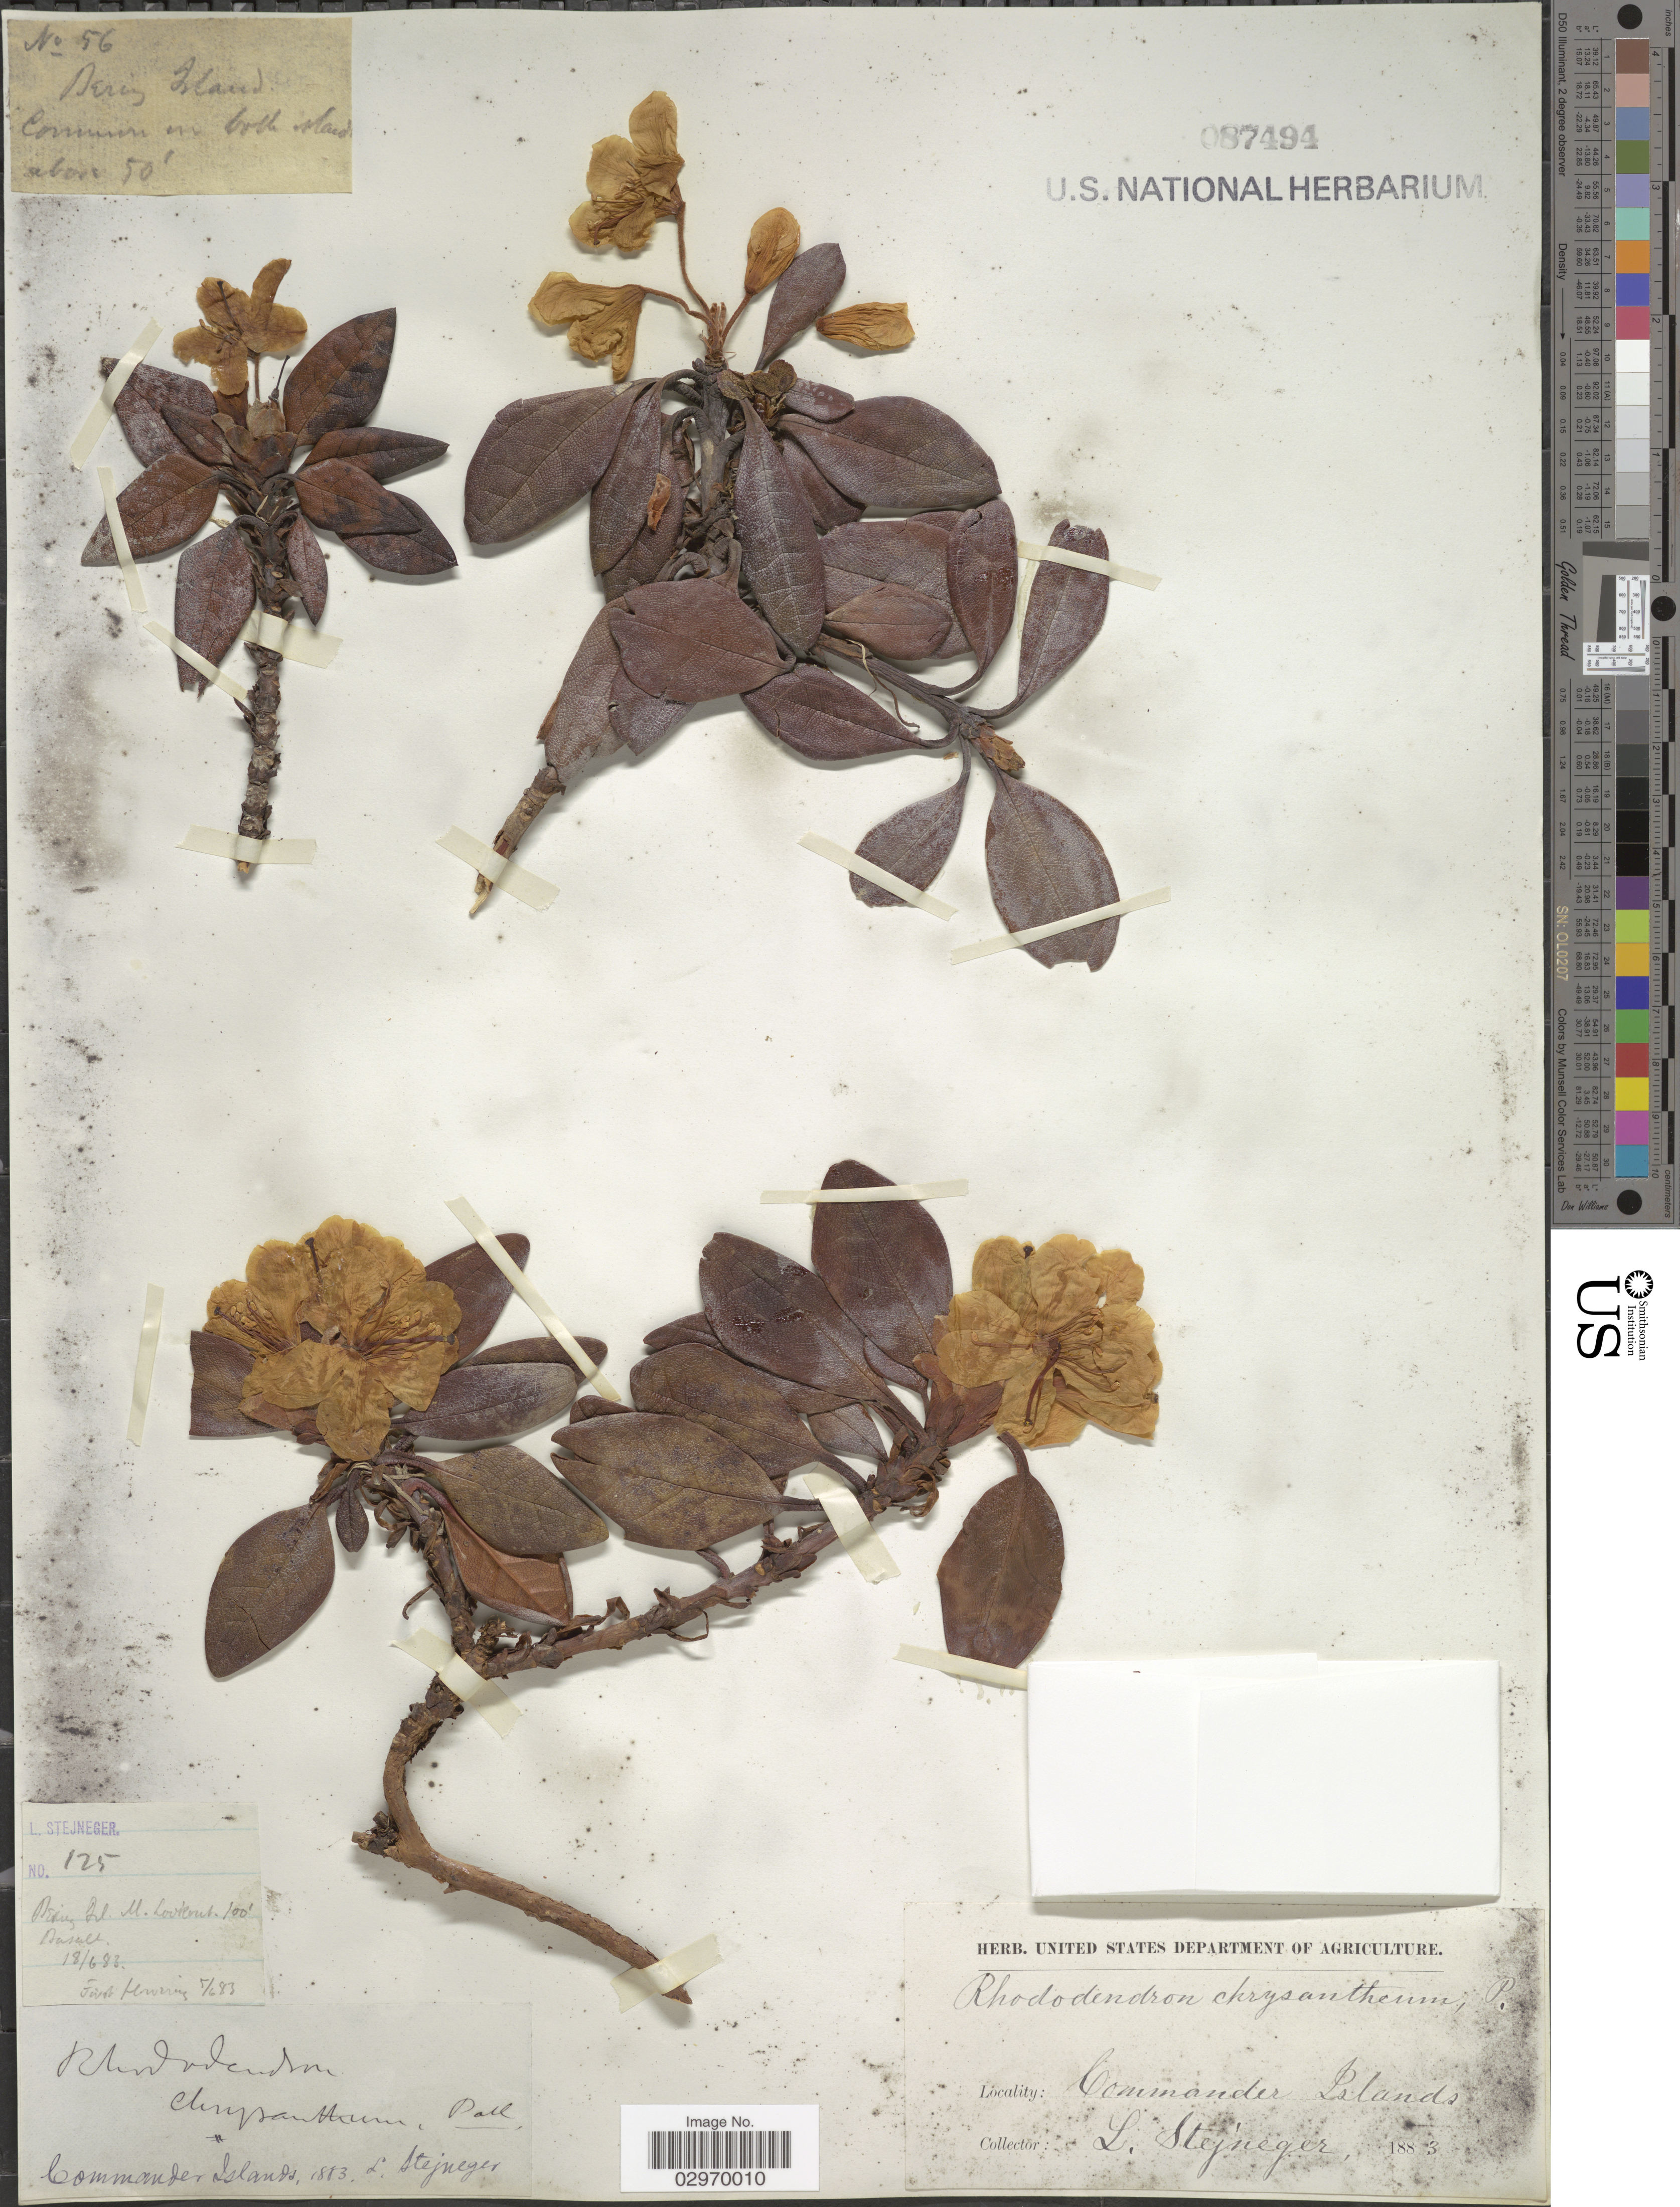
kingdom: Plantae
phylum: Tracheophyta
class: Magnoliopsida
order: Ericales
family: Ericaceae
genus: Rhododendron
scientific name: Rhododendron chrysanthum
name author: Pall.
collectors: L. Stejneger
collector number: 125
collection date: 1883-06-18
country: Russian Federation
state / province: Kamchatka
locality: Commander Islands.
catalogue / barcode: US 87494